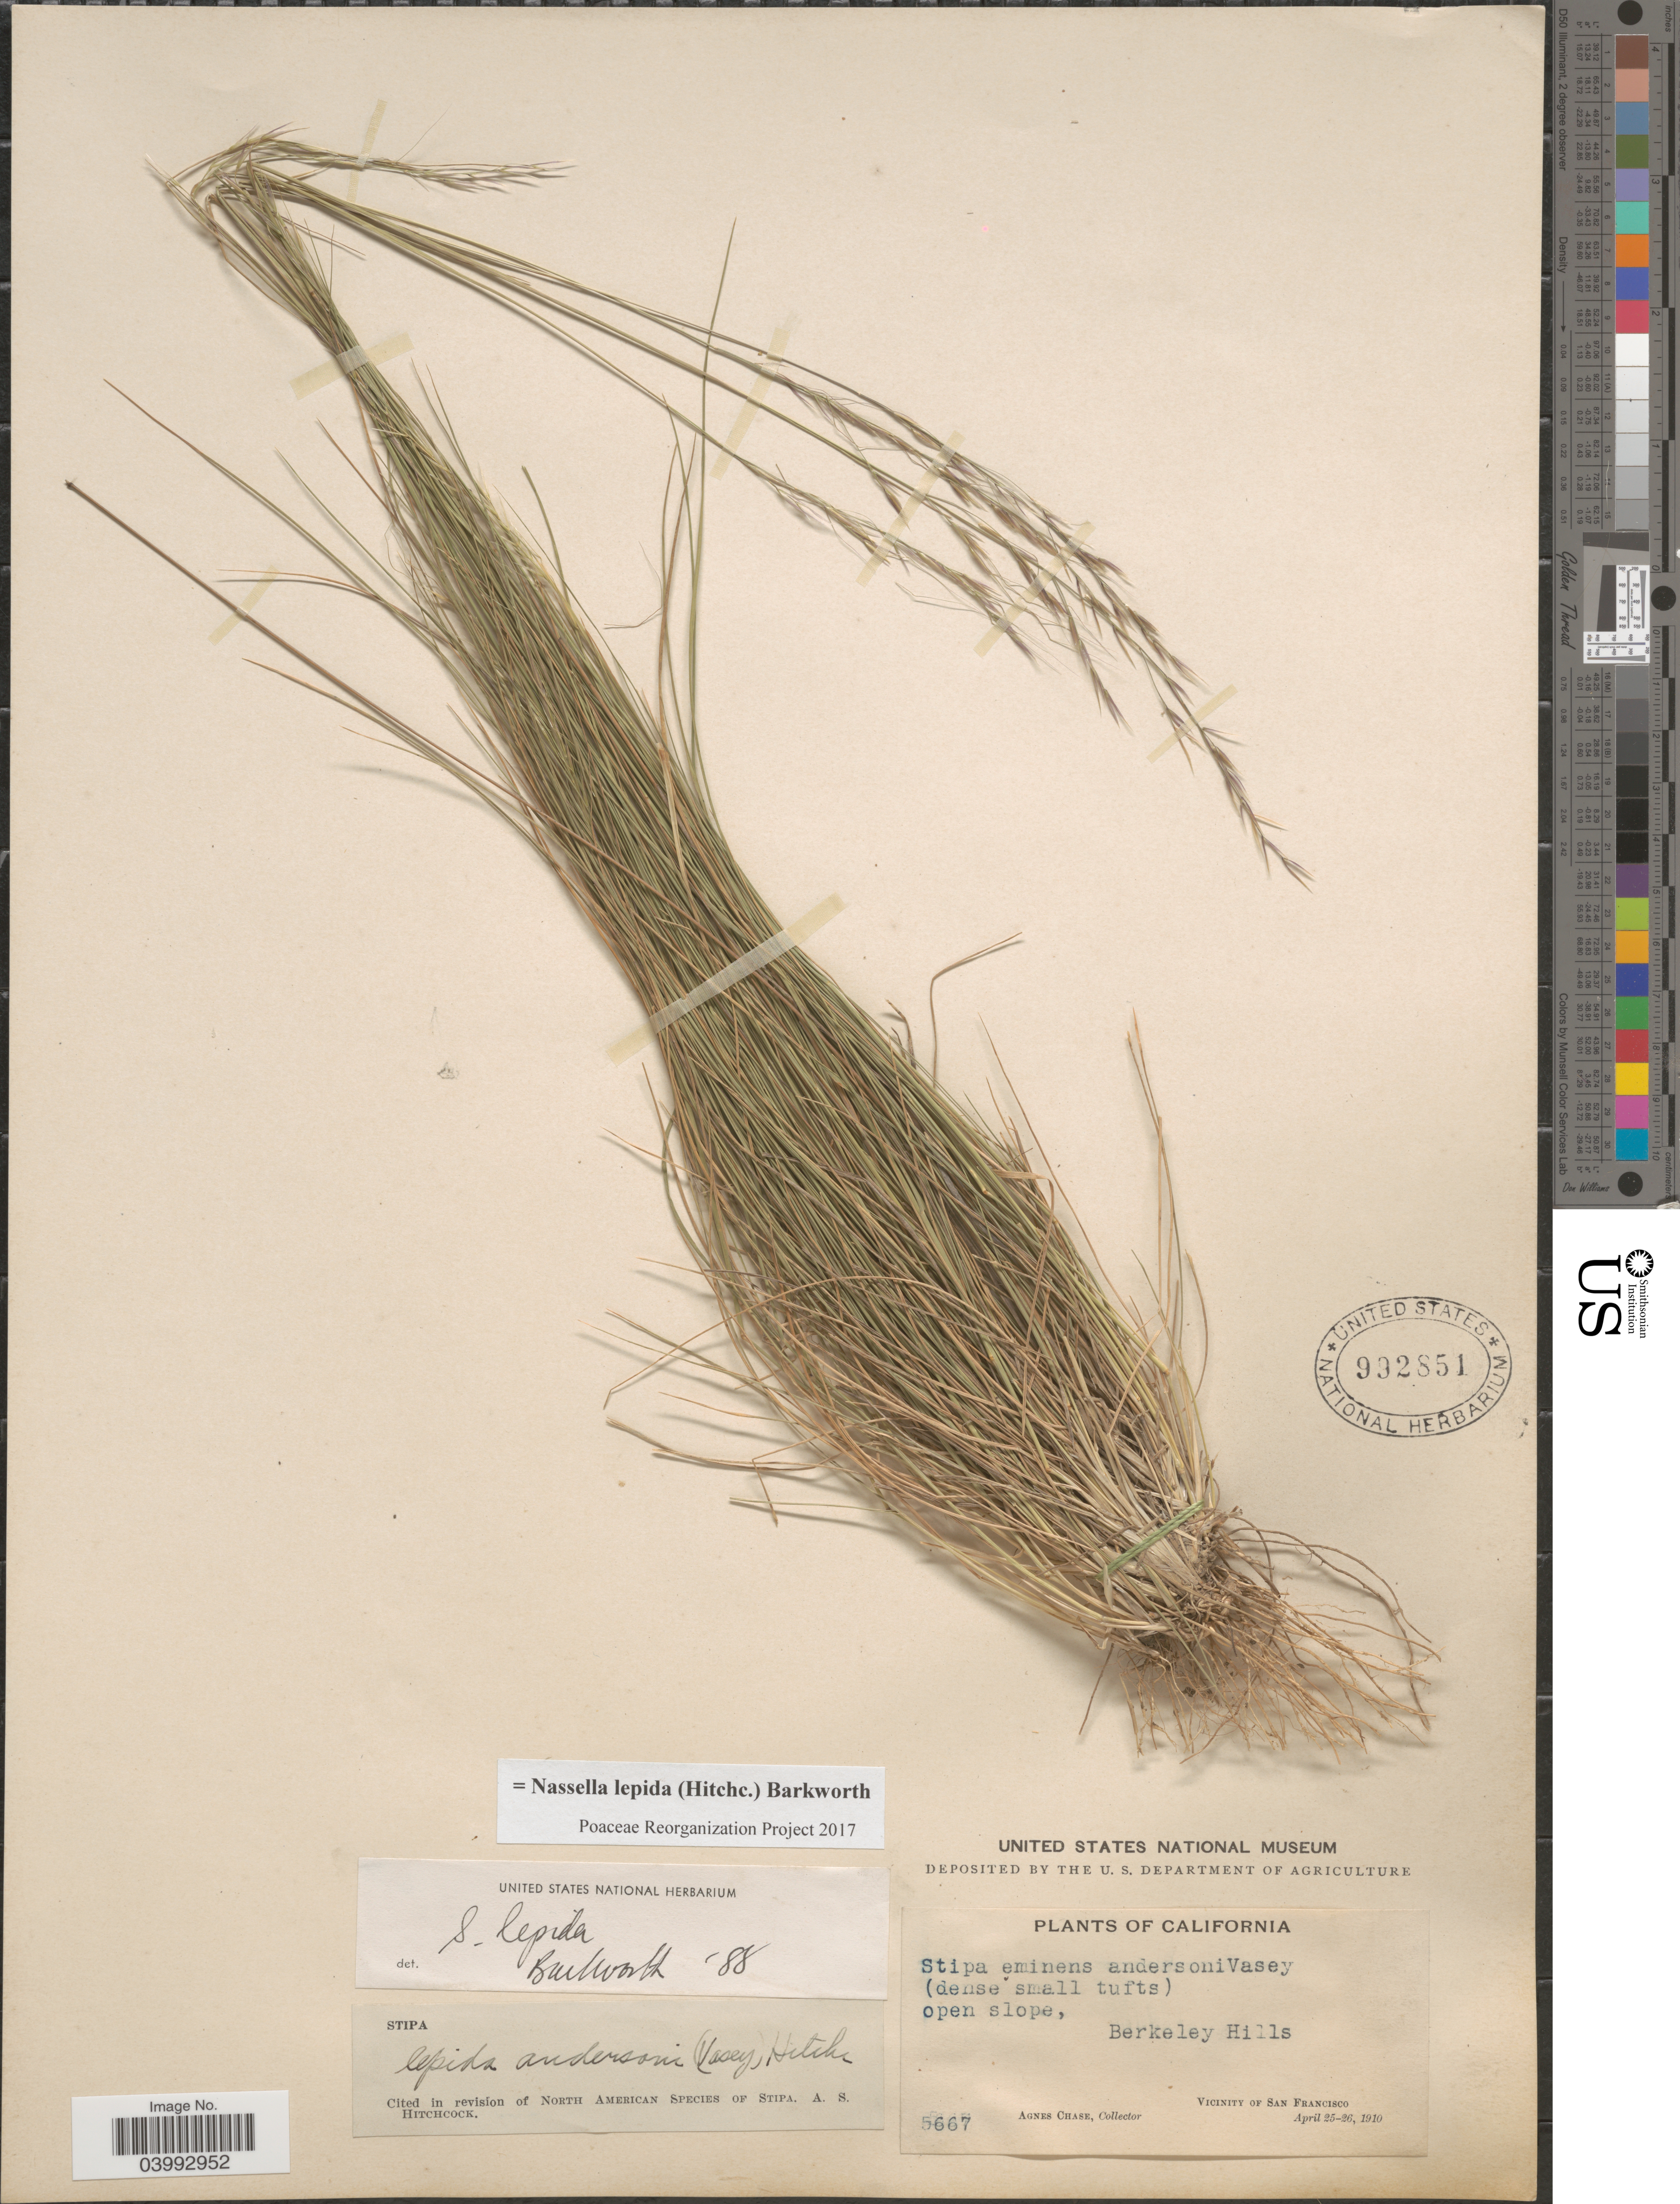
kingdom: Plantae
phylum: Tracheophyta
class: Liliopsida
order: Poales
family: Poaceae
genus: Nassella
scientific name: Nassella lepida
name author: (Hitchc.) Barkworth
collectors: A. Chase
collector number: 5667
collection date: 1910-04-25/1910-04-26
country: United States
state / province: California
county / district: San Francisco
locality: Open slope, Berkeley Hills. Vicinity of San Francisco.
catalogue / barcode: US 992851